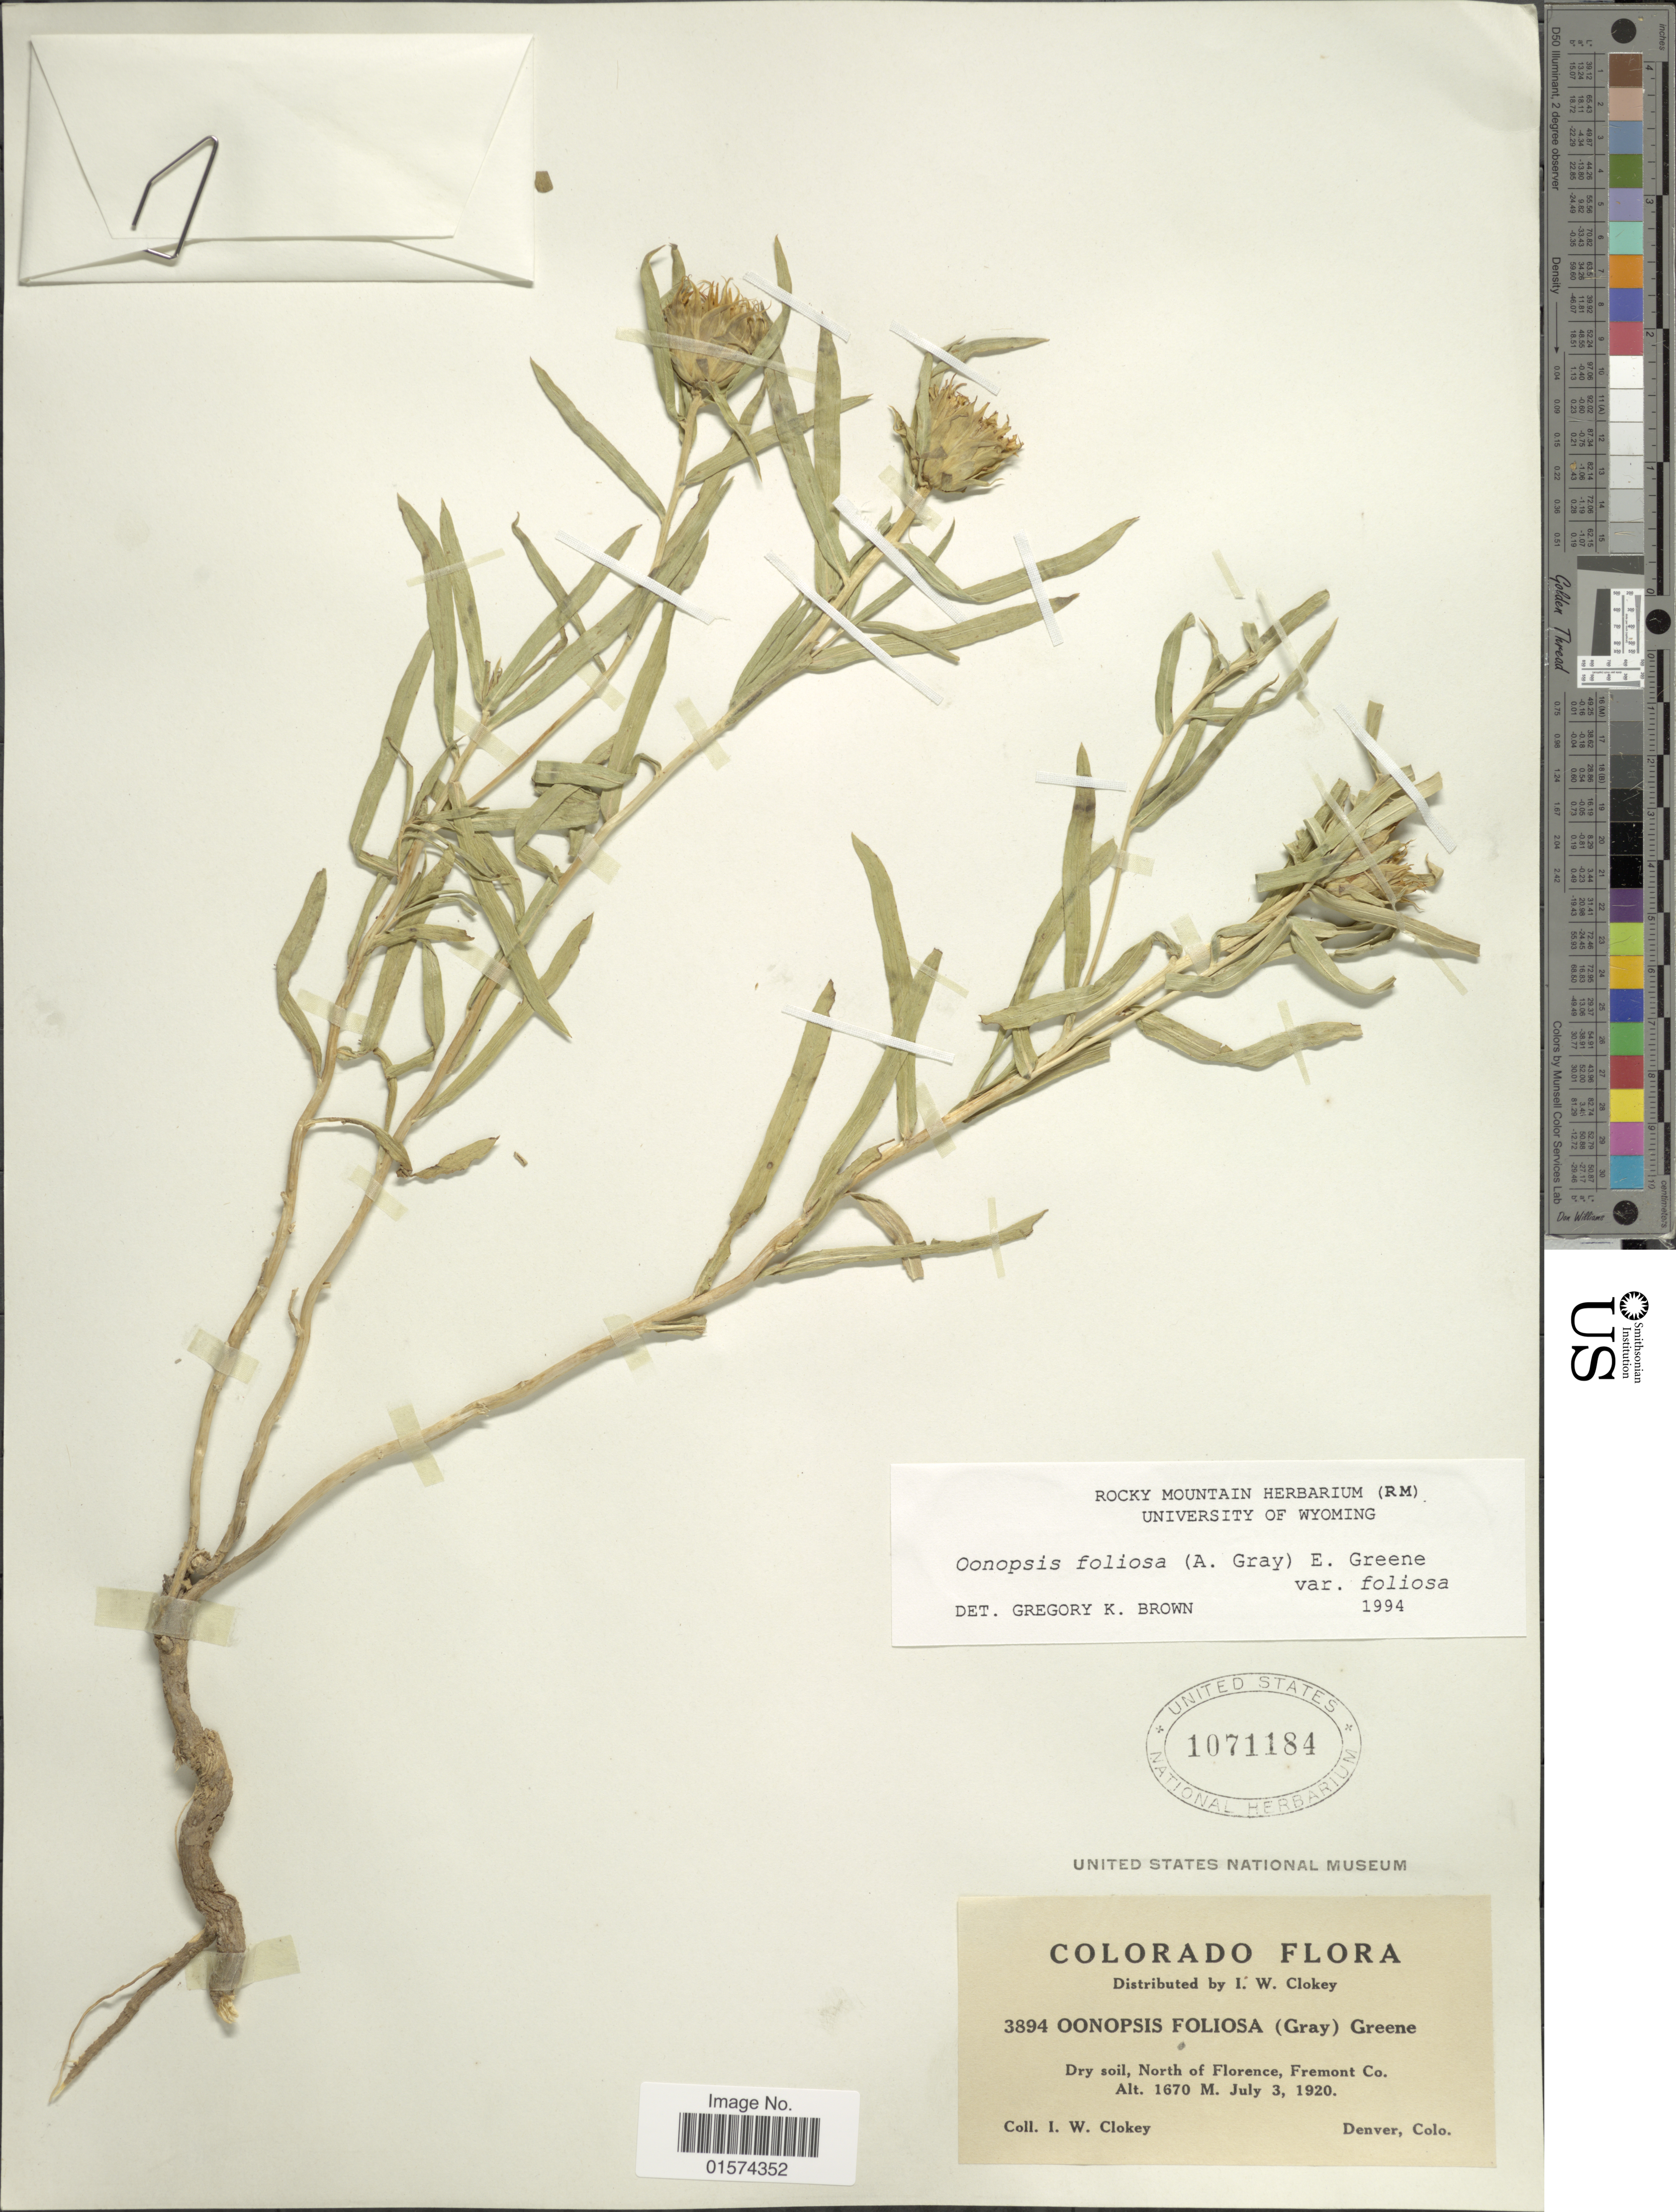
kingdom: Plantae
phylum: Tracheophyta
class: Magnoliopsida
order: Asterales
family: Asteraceae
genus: Oonopsis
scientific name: Oonopsis foliosa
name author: Greene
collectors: I. W. Clokey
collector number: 3894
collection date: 1920-07-03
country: United States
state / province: Colorado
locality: Dry soil, North of Florence, Fremont Co, Denver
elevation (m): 1670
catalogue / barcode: US 1071184